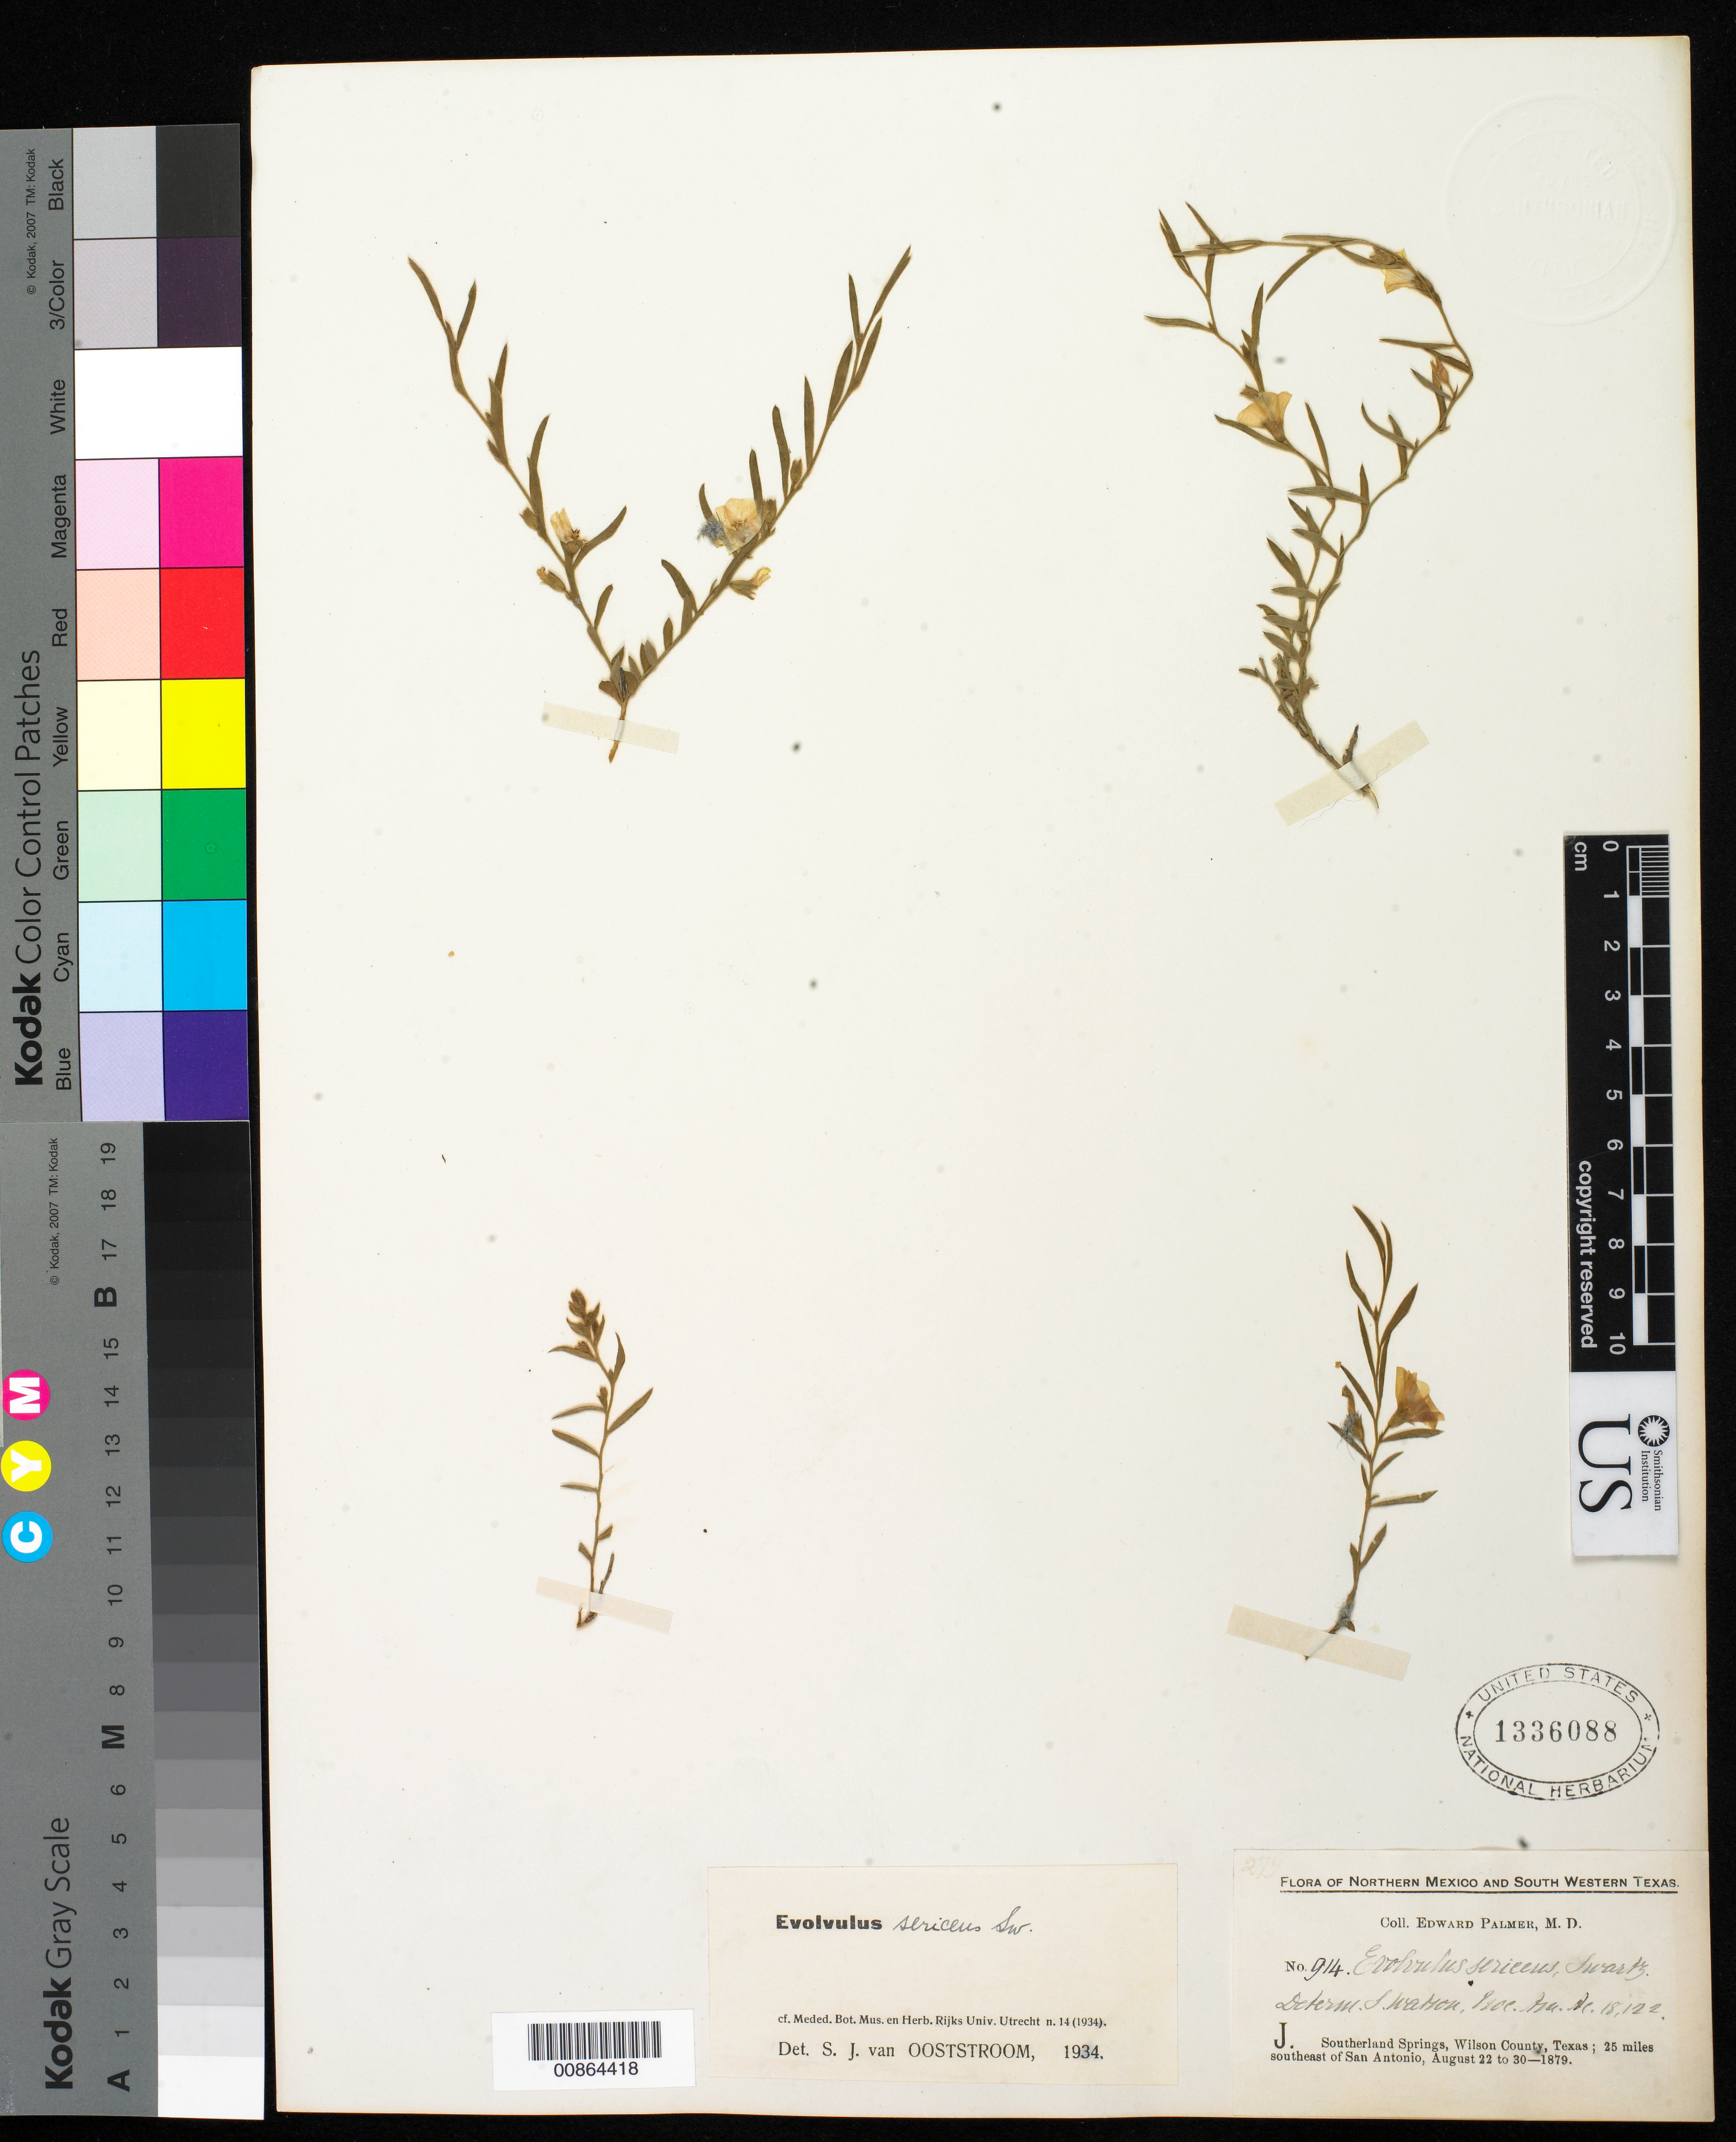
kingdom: Plantae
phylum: Tracheophyta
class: Magnoliopsida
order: Solanales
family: Convolvulaceae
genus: Evolvulus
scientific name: Evolvulus sericeus var. cymosus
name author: R.T. Harms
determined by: Harms, R. T.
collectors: E. Palmer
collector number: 914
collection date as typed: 22 Aug 1879 to 30 Aug 1879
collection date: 1879-08-22/1879-08-30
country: United States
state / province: Texas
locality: J. Southerland Springs, Wilson County, Texas; 25 miles southeast of San Antonio.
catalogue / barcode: US 1336088